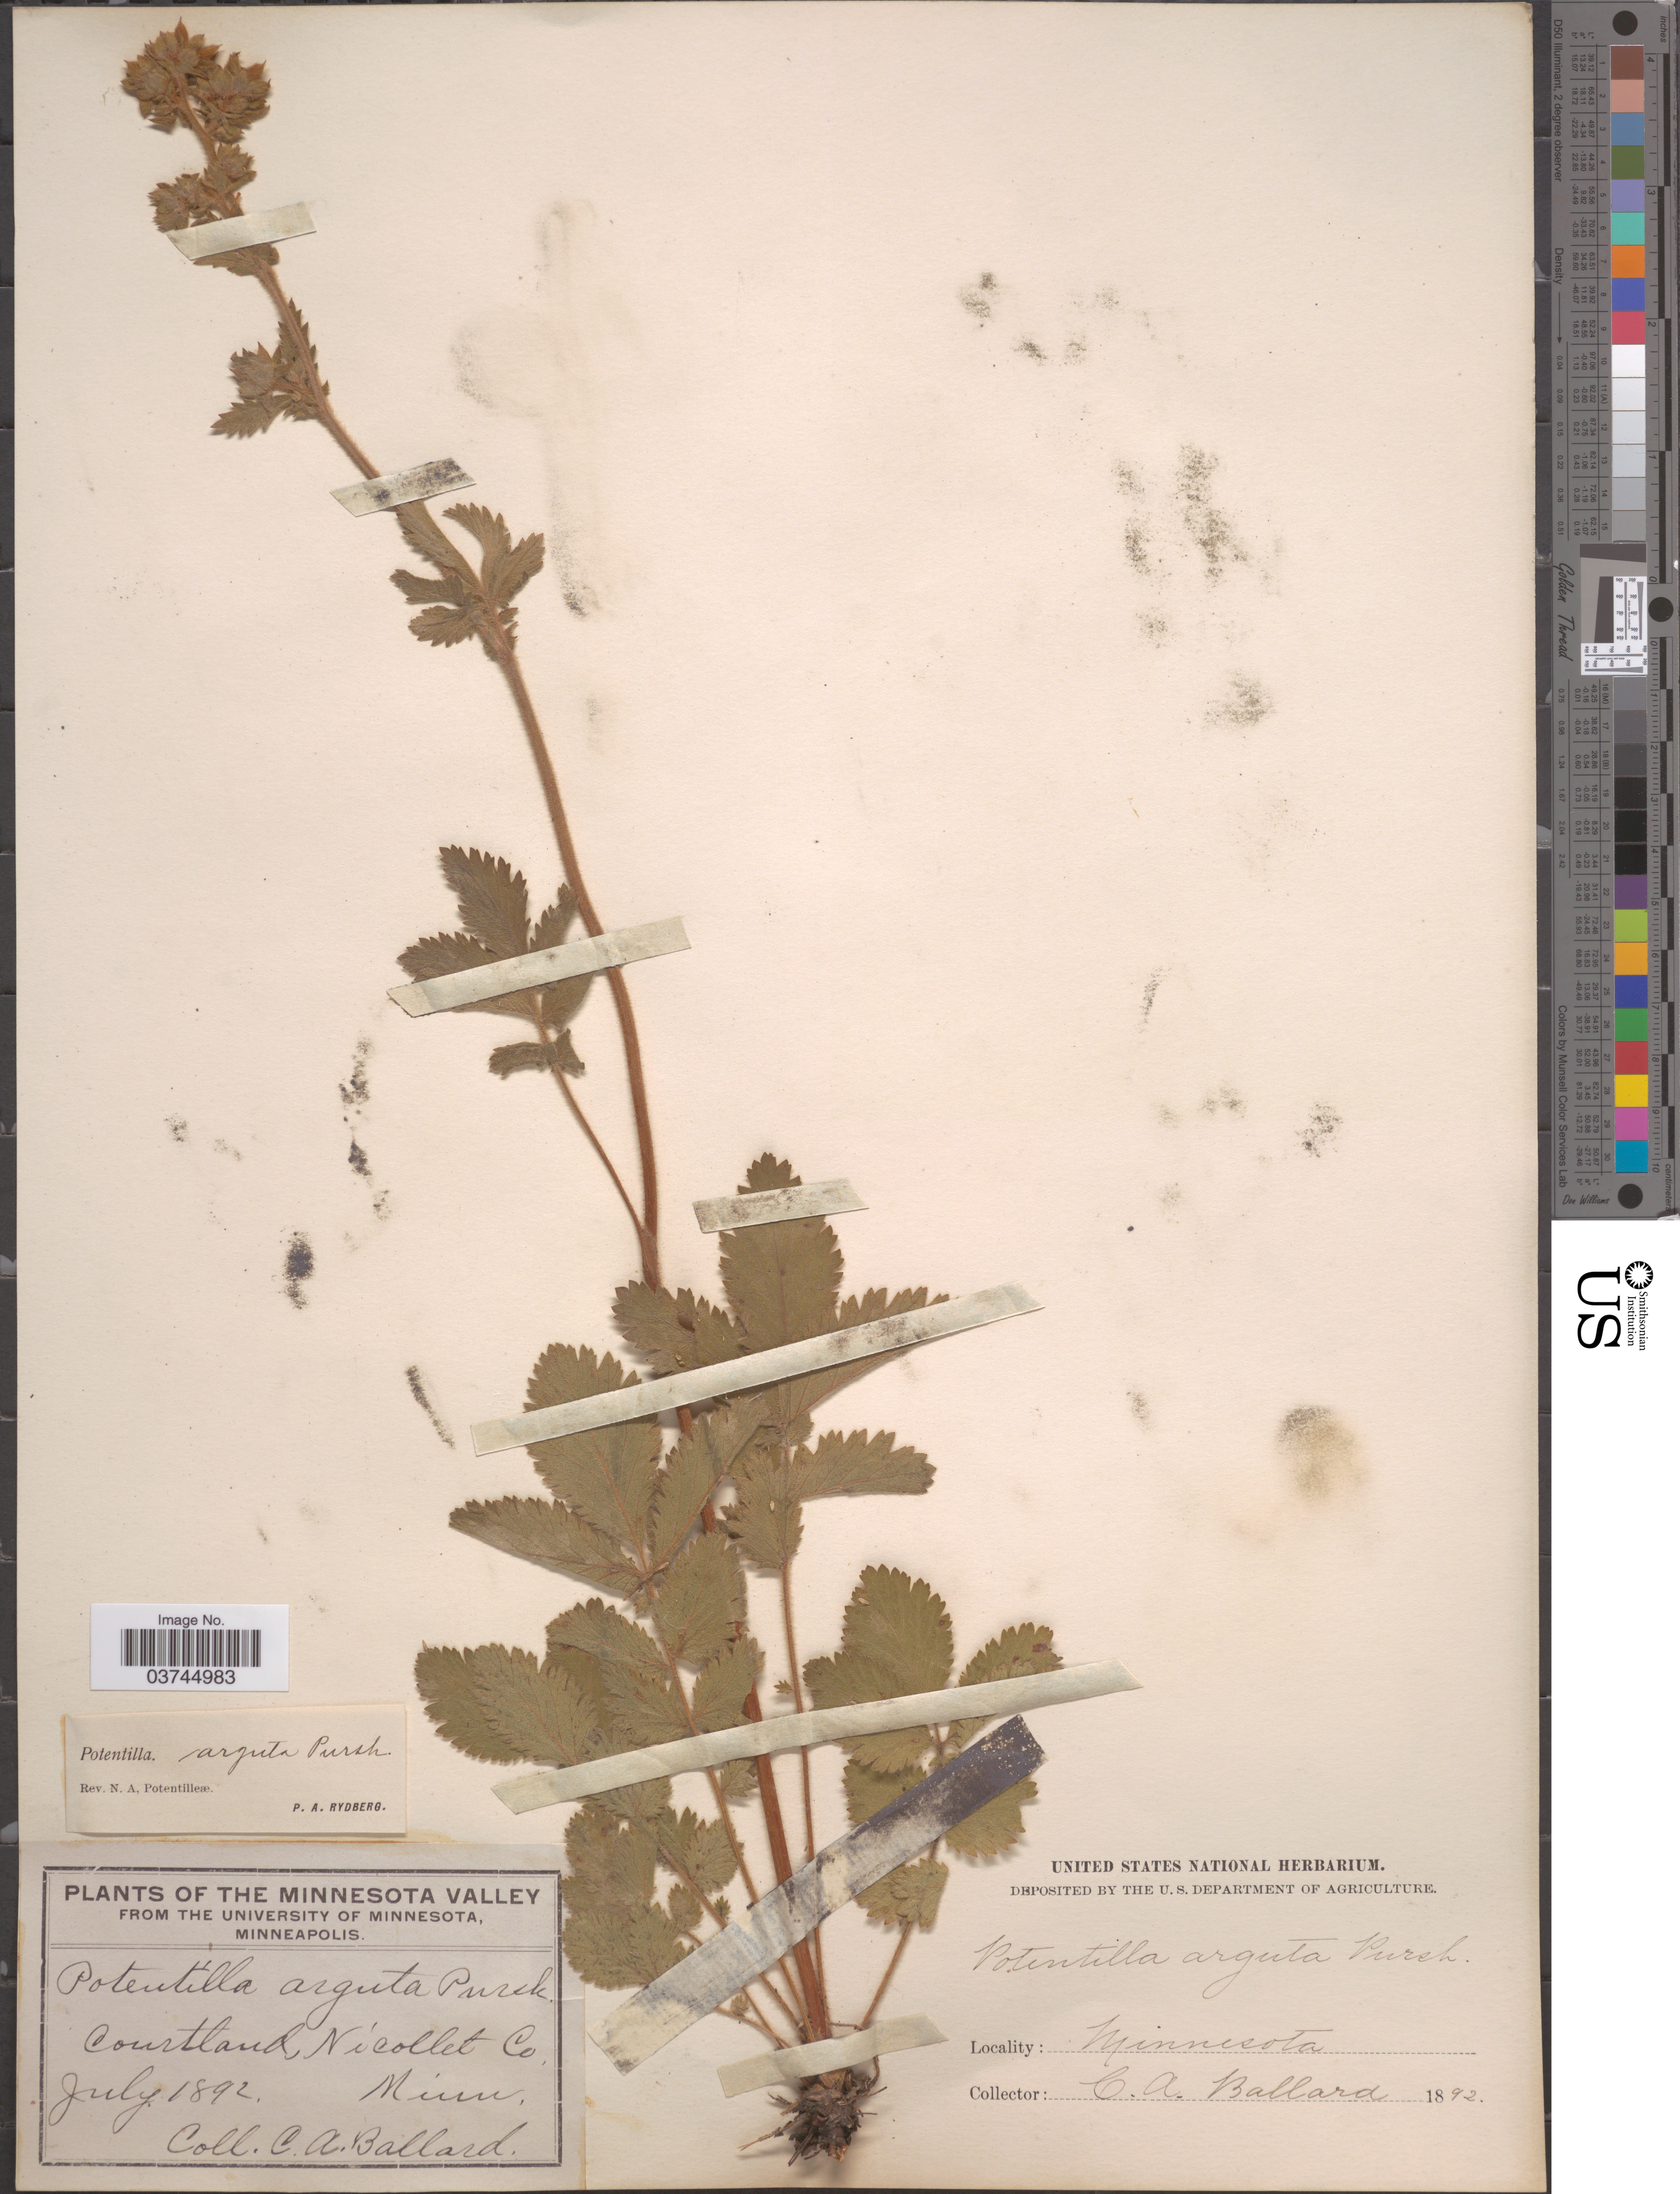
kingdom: Plantae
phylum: Tracheophyta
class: Magnoliopsida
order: Rosales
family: Rosaceae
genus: Drymocallis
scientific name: Drymocallis arguta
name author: (Pursh) Rydb.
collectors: C. A. Ballard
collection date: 1892-07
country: United States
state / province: Minnesota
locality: Minnesota Valley. Courtland, Nicollet Co.